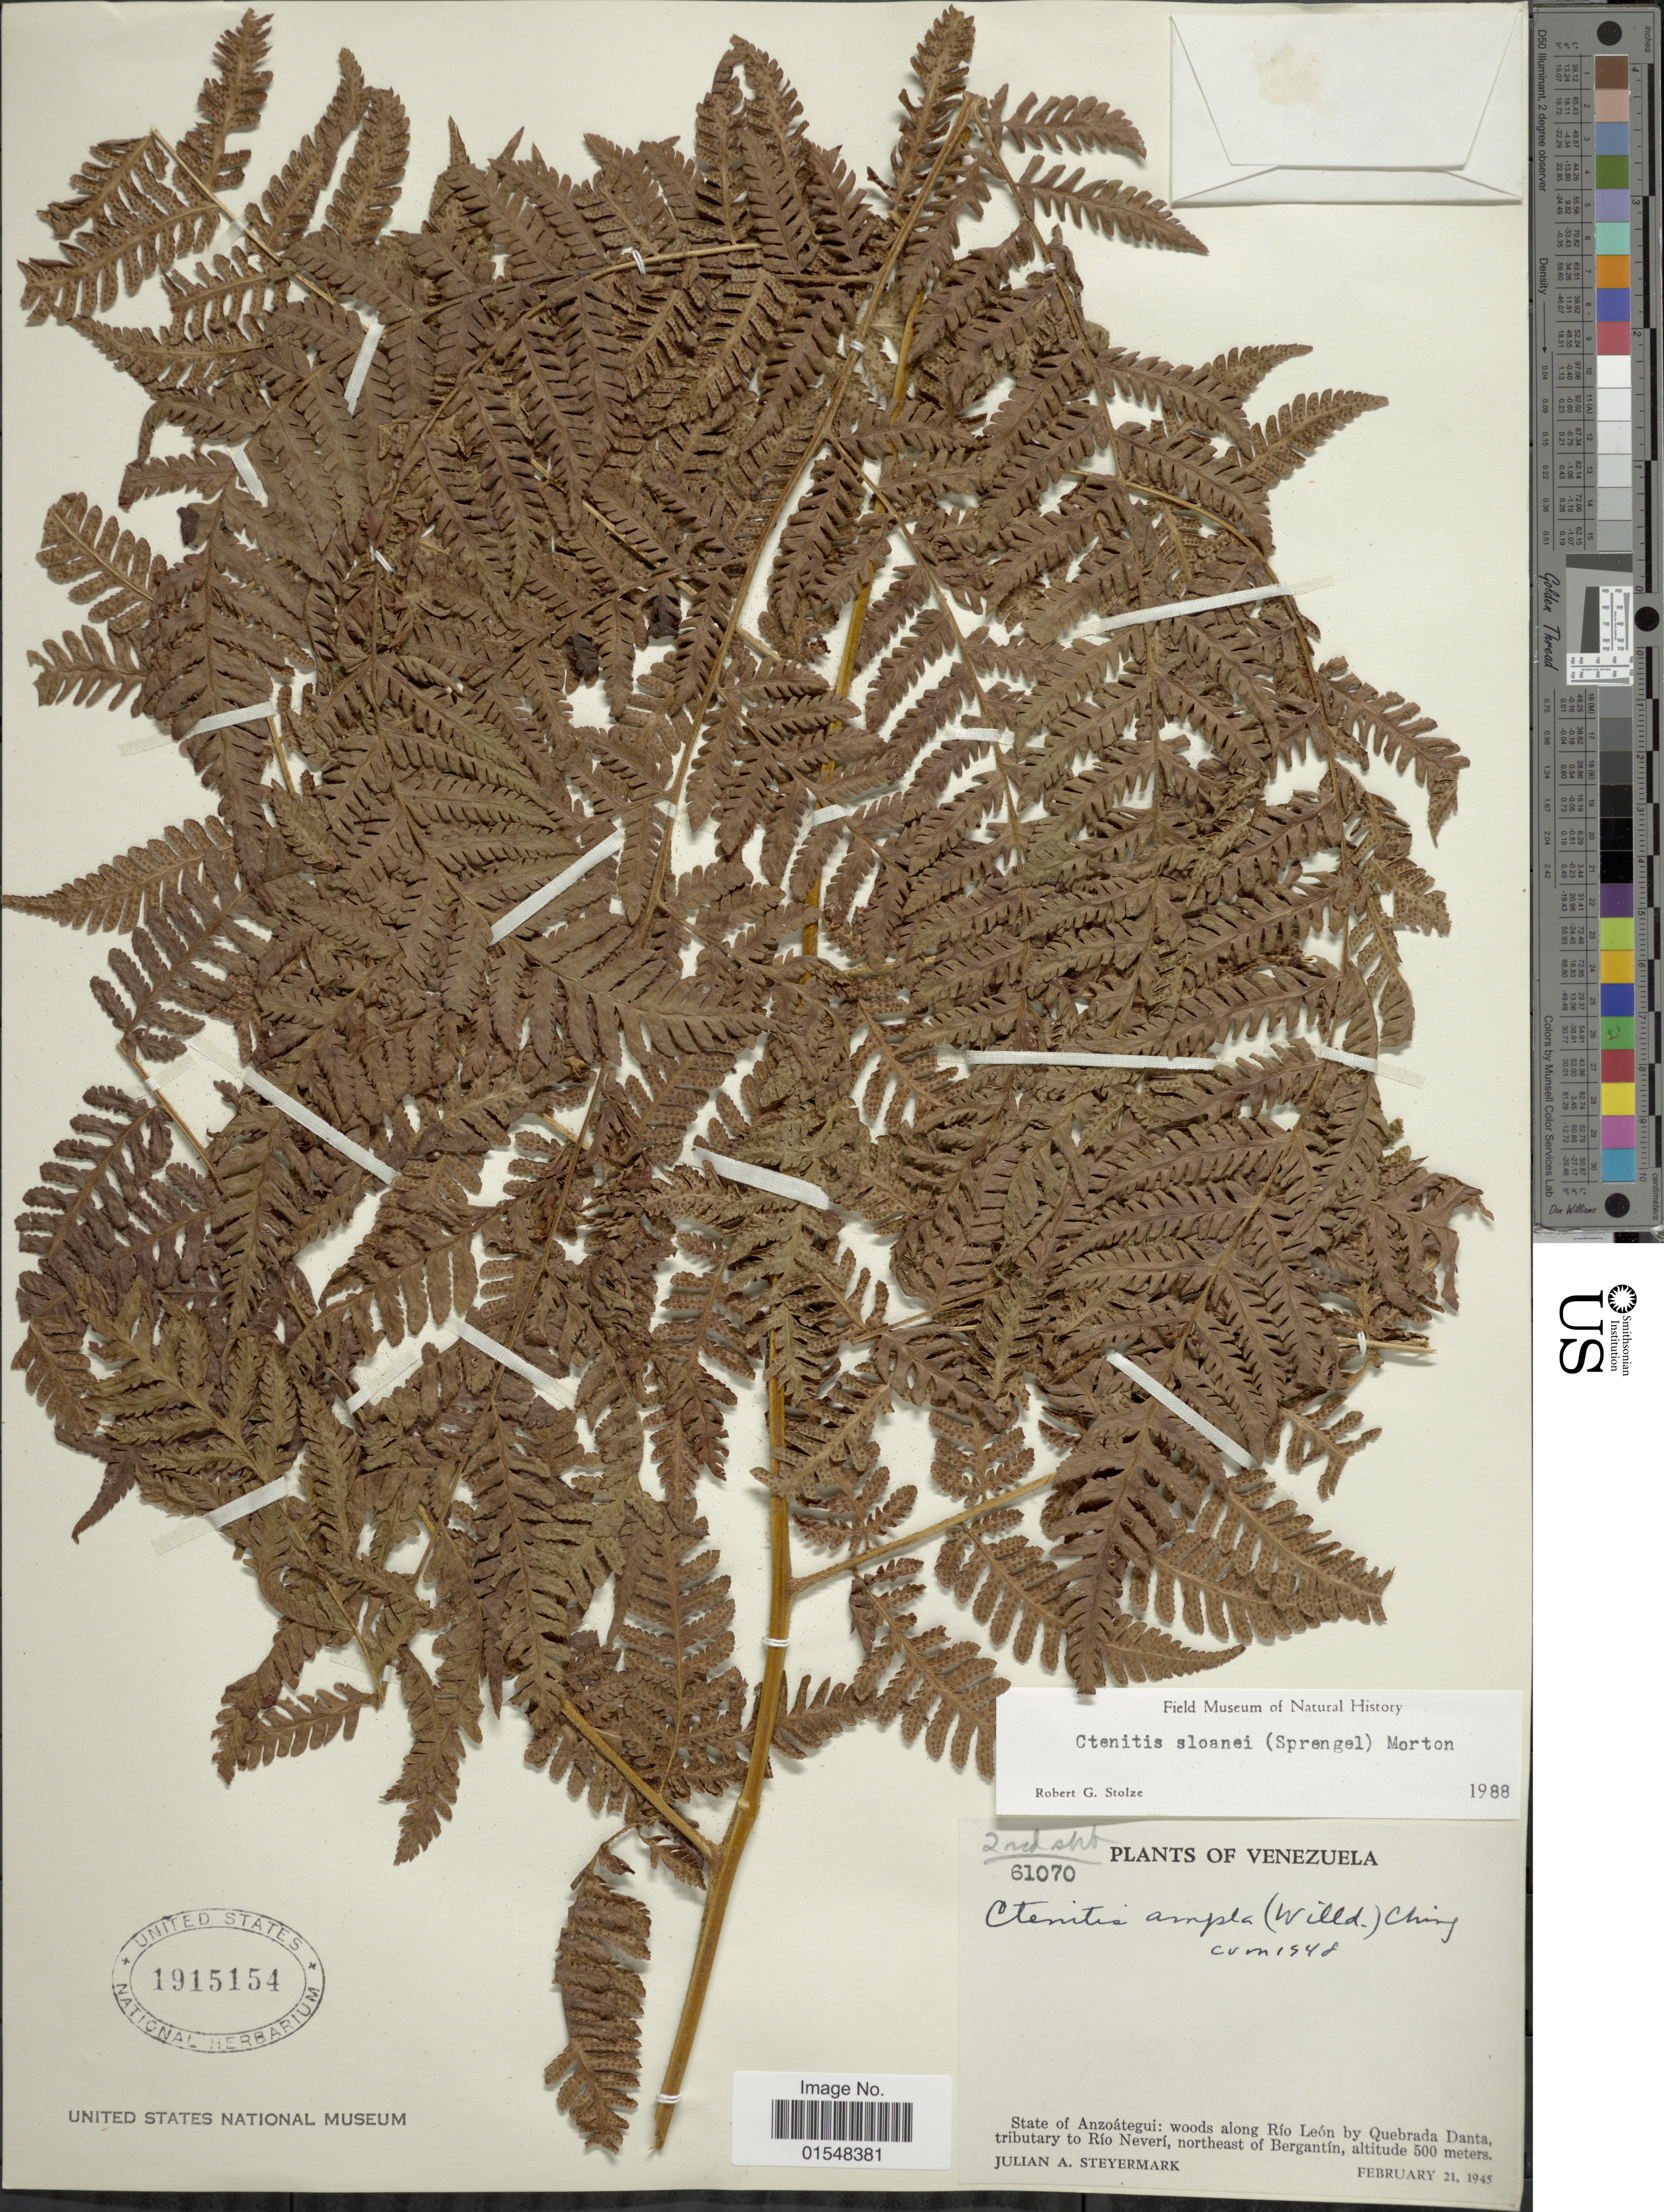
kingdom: Plantae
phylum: Tracheophyta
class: Polypodiopsida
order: Polypodiales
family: Dryopteridaceae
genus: Ctenitis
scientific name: Ctenitis sloanei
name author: (Poepp. ex Spreng.) C.V. Morton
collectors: J. Steyermark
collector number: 61070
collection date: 1945-02-21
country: Venezuela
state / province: Anzoategui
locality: Woods along Río Léon by Quebrada Danta tributary to Río Neverí, northeast of Bergantín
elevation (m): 500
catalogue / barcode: US 1915154